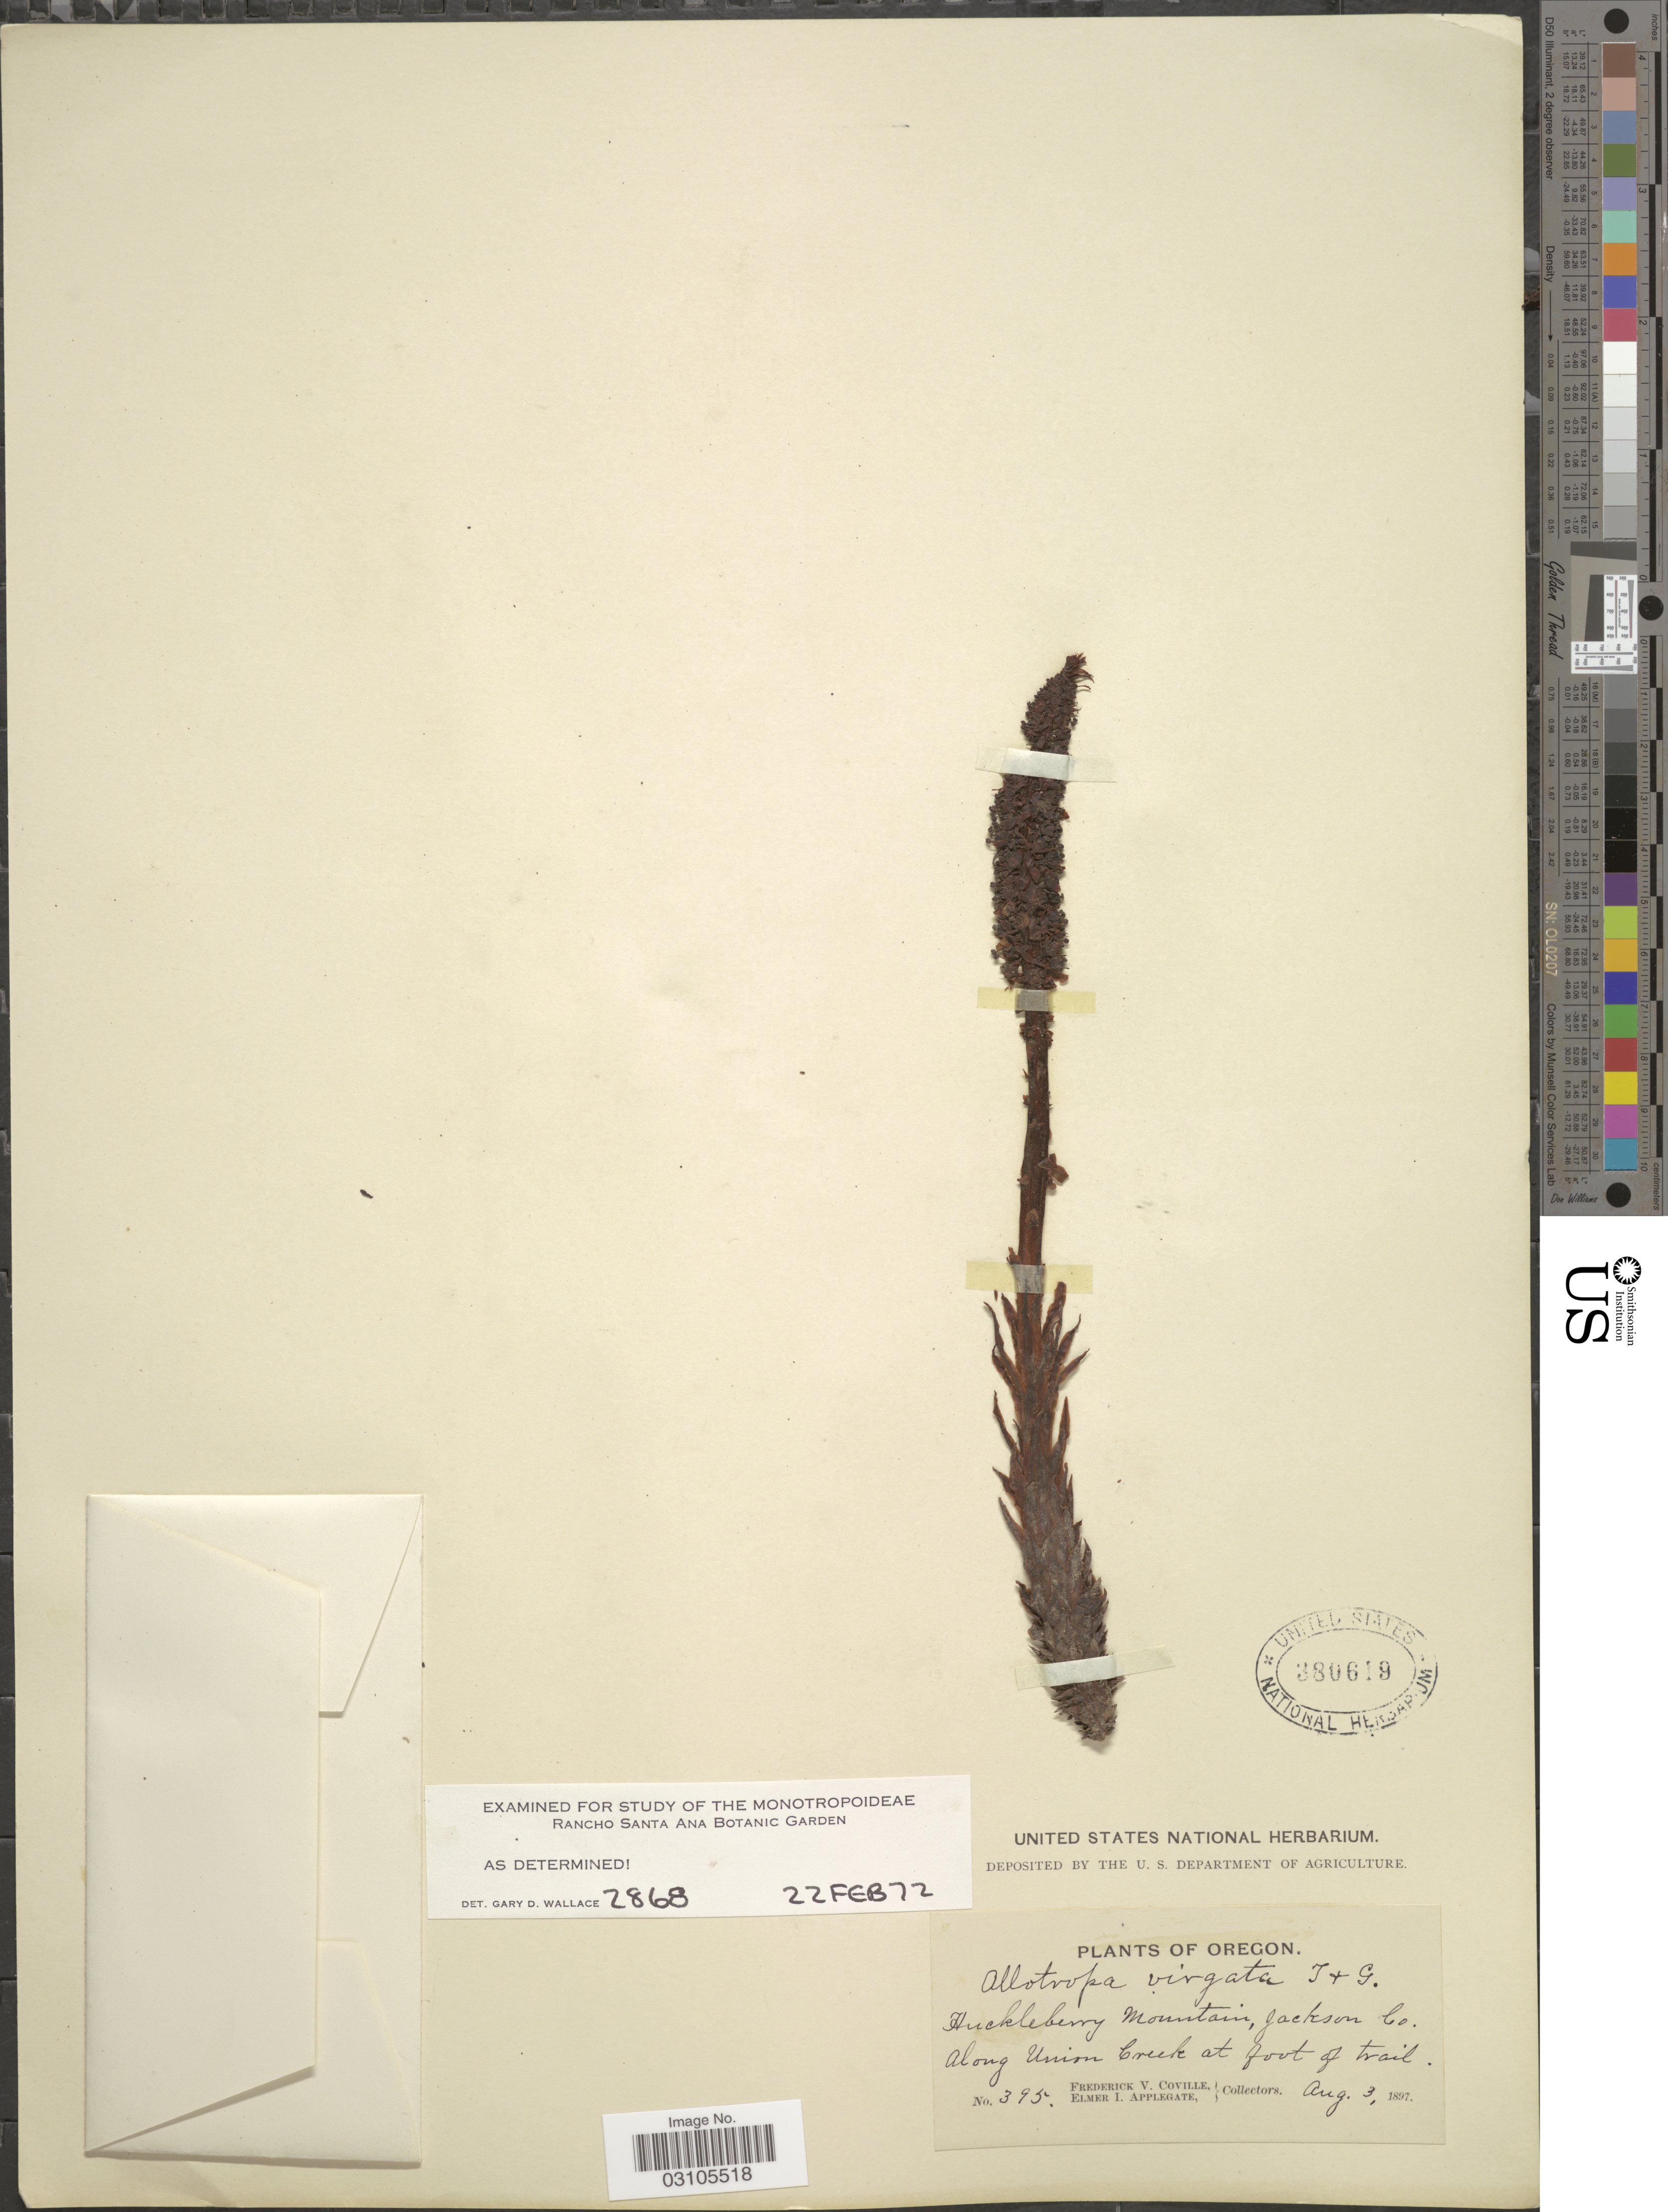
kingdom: Plantae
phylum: Tracheophyta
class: Magnoliopsida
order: Ericales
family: Ericaceae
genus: Allotropa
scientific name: Allotropa virgata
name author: Torr. & A. Gray ex A. Gray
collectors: F. V. Coville & E. I. Applegate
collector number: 395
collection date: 1897-08-03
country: United States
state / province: Oregon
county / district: Jackson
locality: Huckleberry Mountain, Jackson Co. Along Union Creek at foot of trail.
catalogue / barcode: US 380619